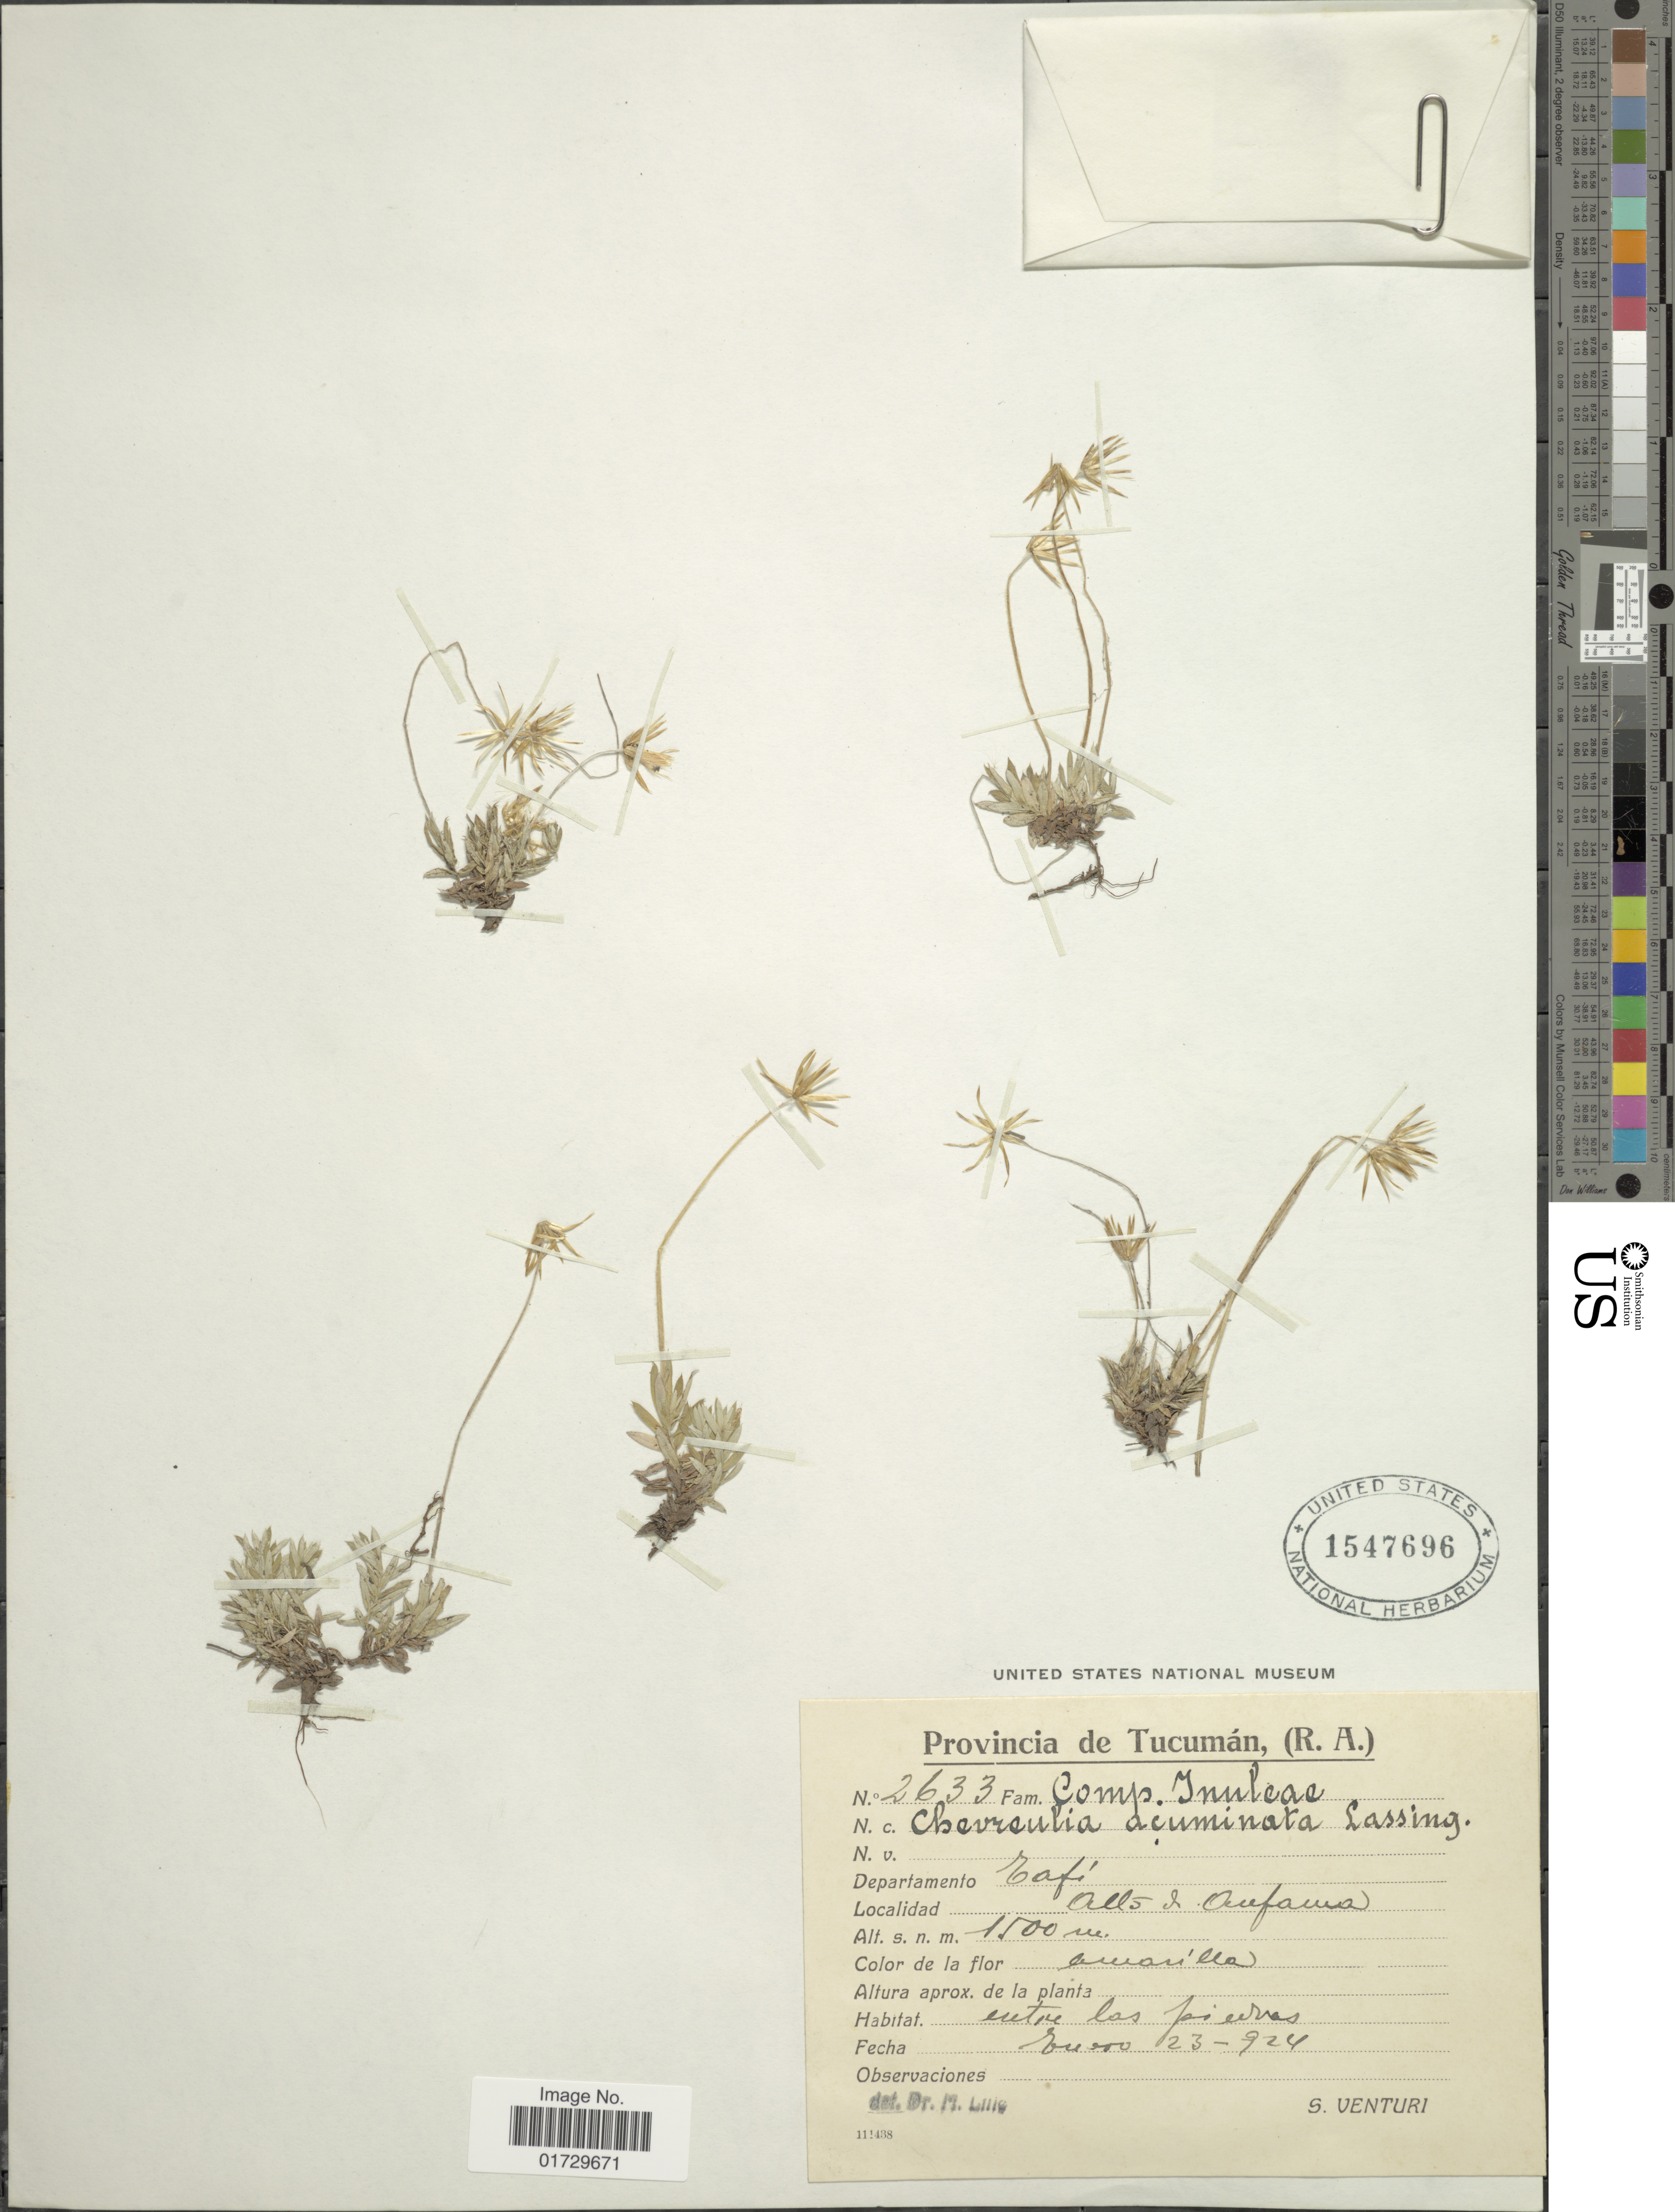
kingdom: Plantae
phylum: Tracheophyta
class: Magnoliopsida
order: Asterales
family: Asteraceae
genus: Chevreulia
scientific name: Chevreulia acuminata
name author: Less.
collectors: S. Venturi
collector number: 2633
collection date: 1924-01-23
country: Argentina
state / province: Tucuman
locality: Departamento Tafi, Alto et Oufawa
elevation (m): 1500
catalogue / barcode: US 1547696